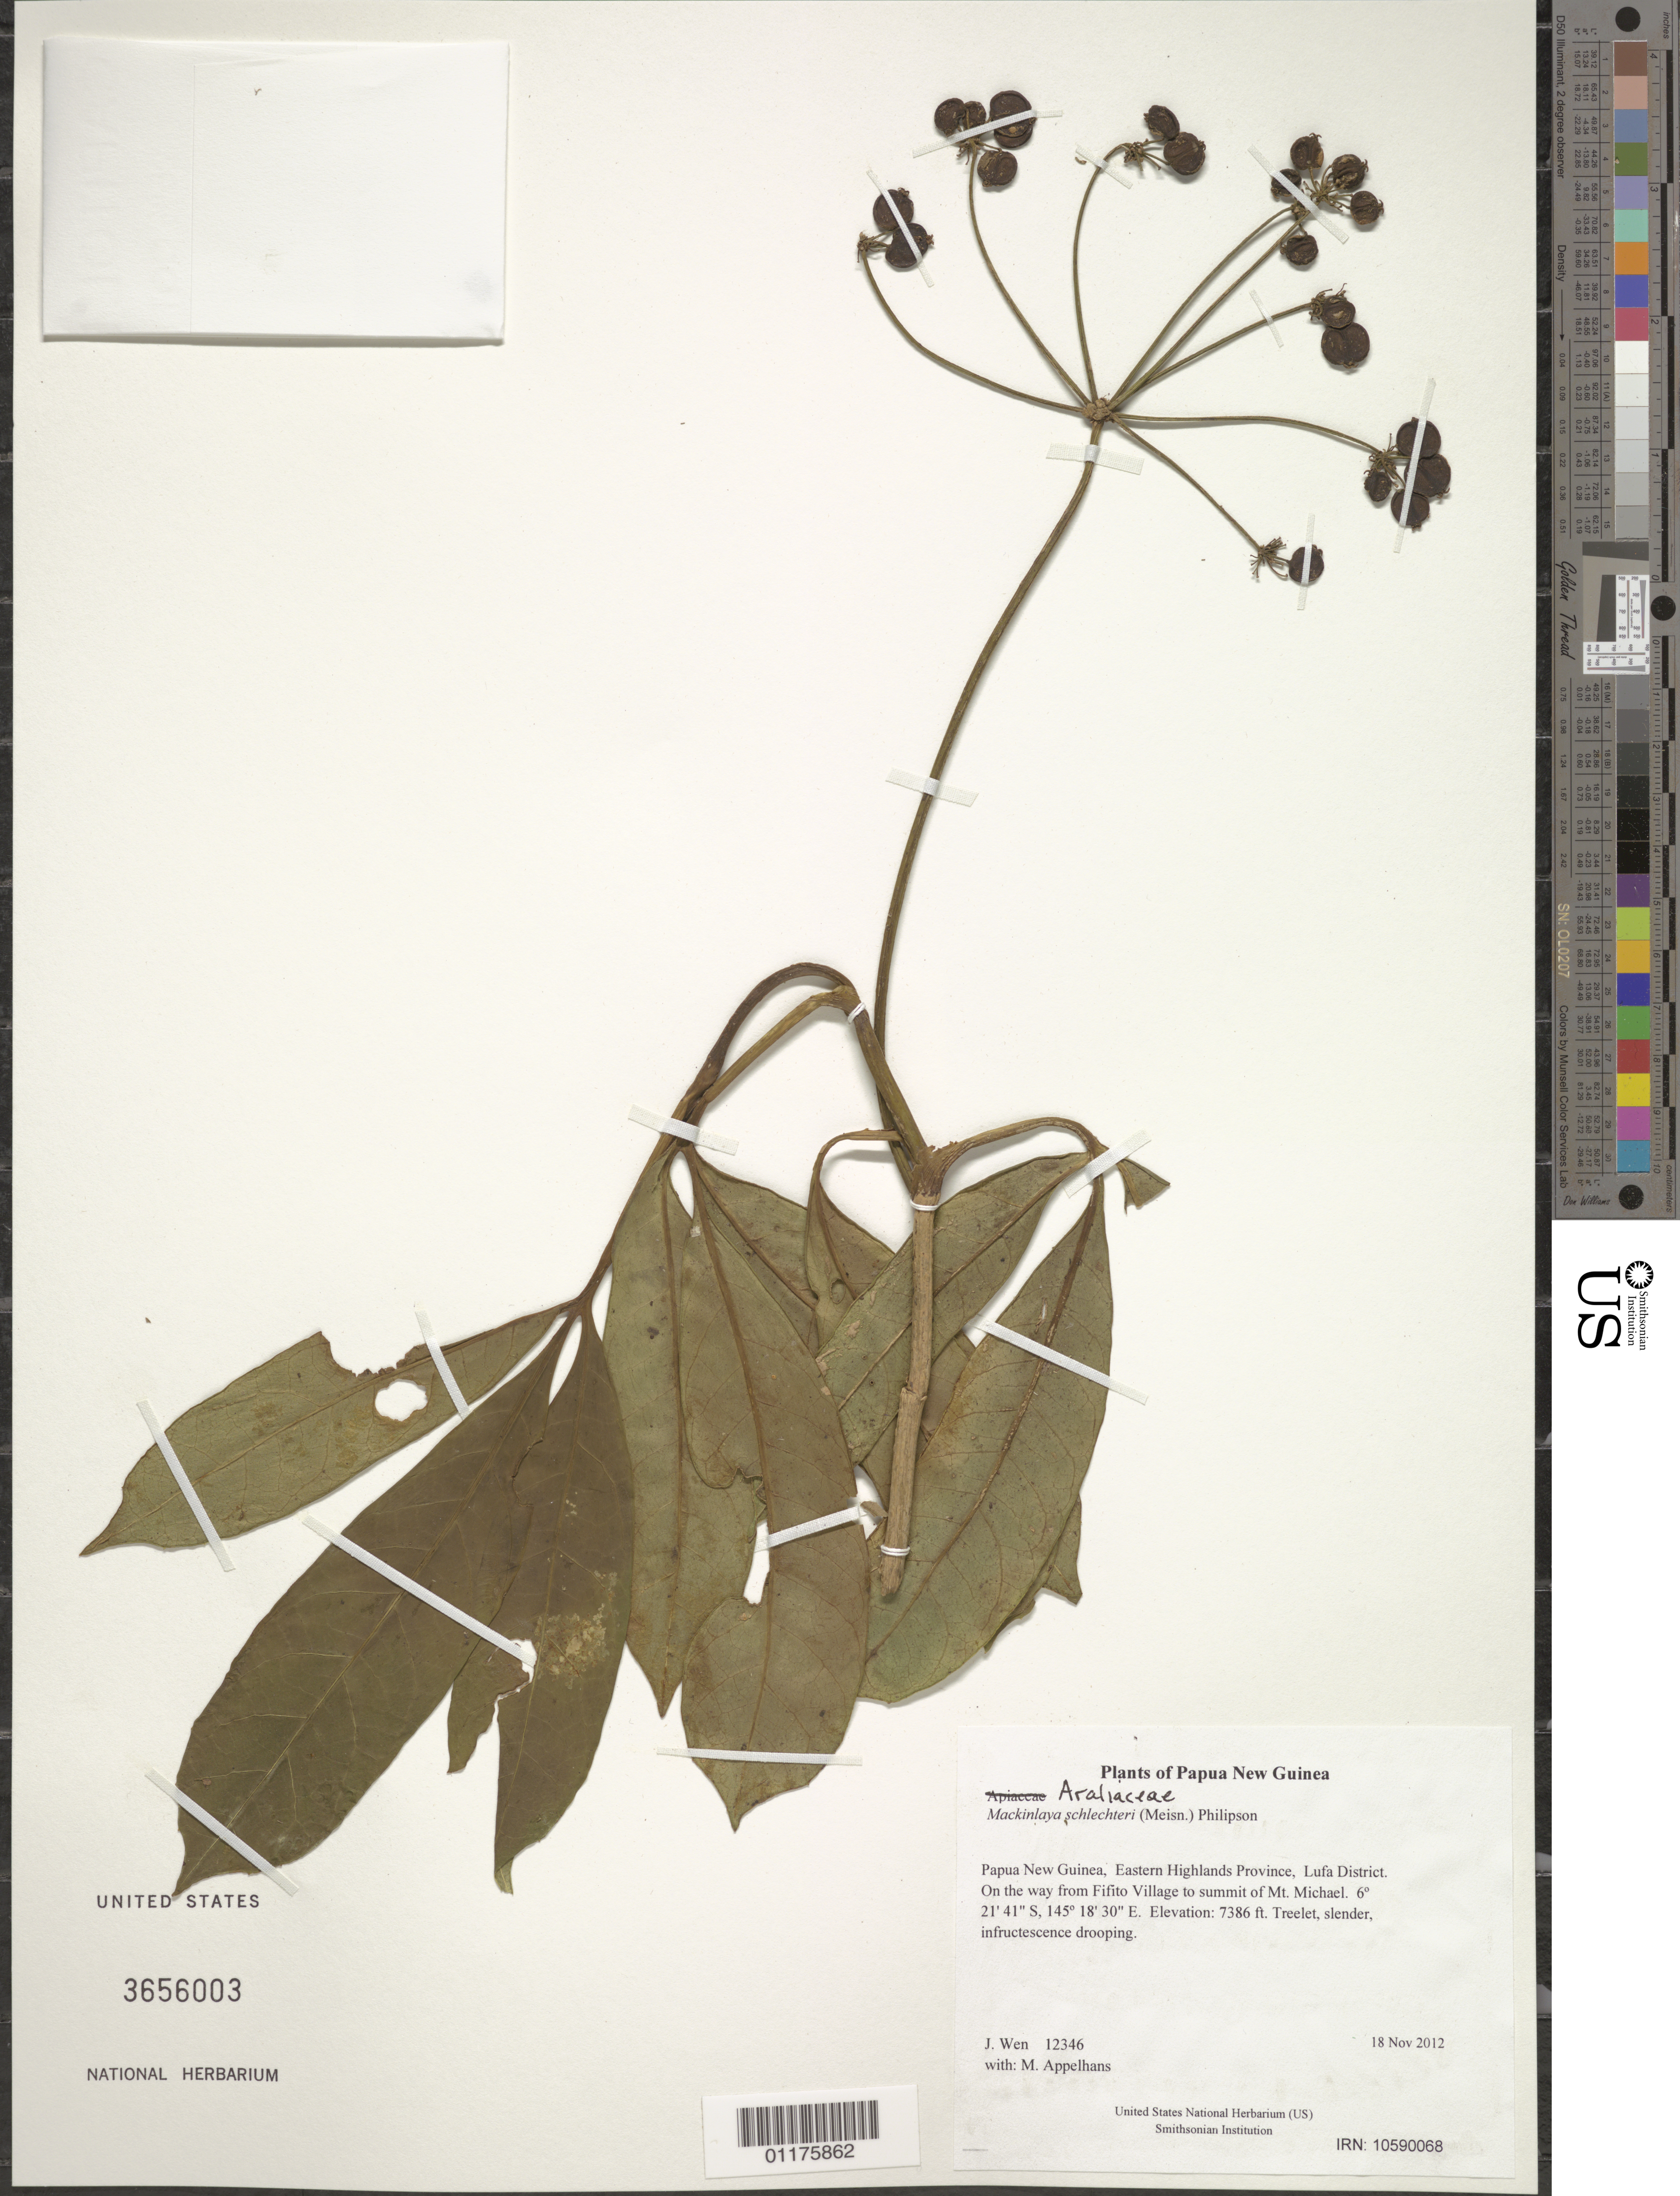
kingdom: Plantae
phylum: Tracheophyta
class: Magnoliopsida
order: Apiales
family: Apiaceae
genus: Mackinlaya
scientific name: Mackinlaya schlechteri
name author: (Meisn.) Philipson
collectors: M. Appelhans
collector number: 12346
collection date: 2012-11-18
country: Papua New Guinea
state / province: Eastern Highlands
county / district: Lufa District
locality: On the way from Fifito Village to summit of Mt. Michael.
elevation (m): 2251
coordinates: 06 21.687 S, 145 18.510 E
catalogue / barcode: US 3656003